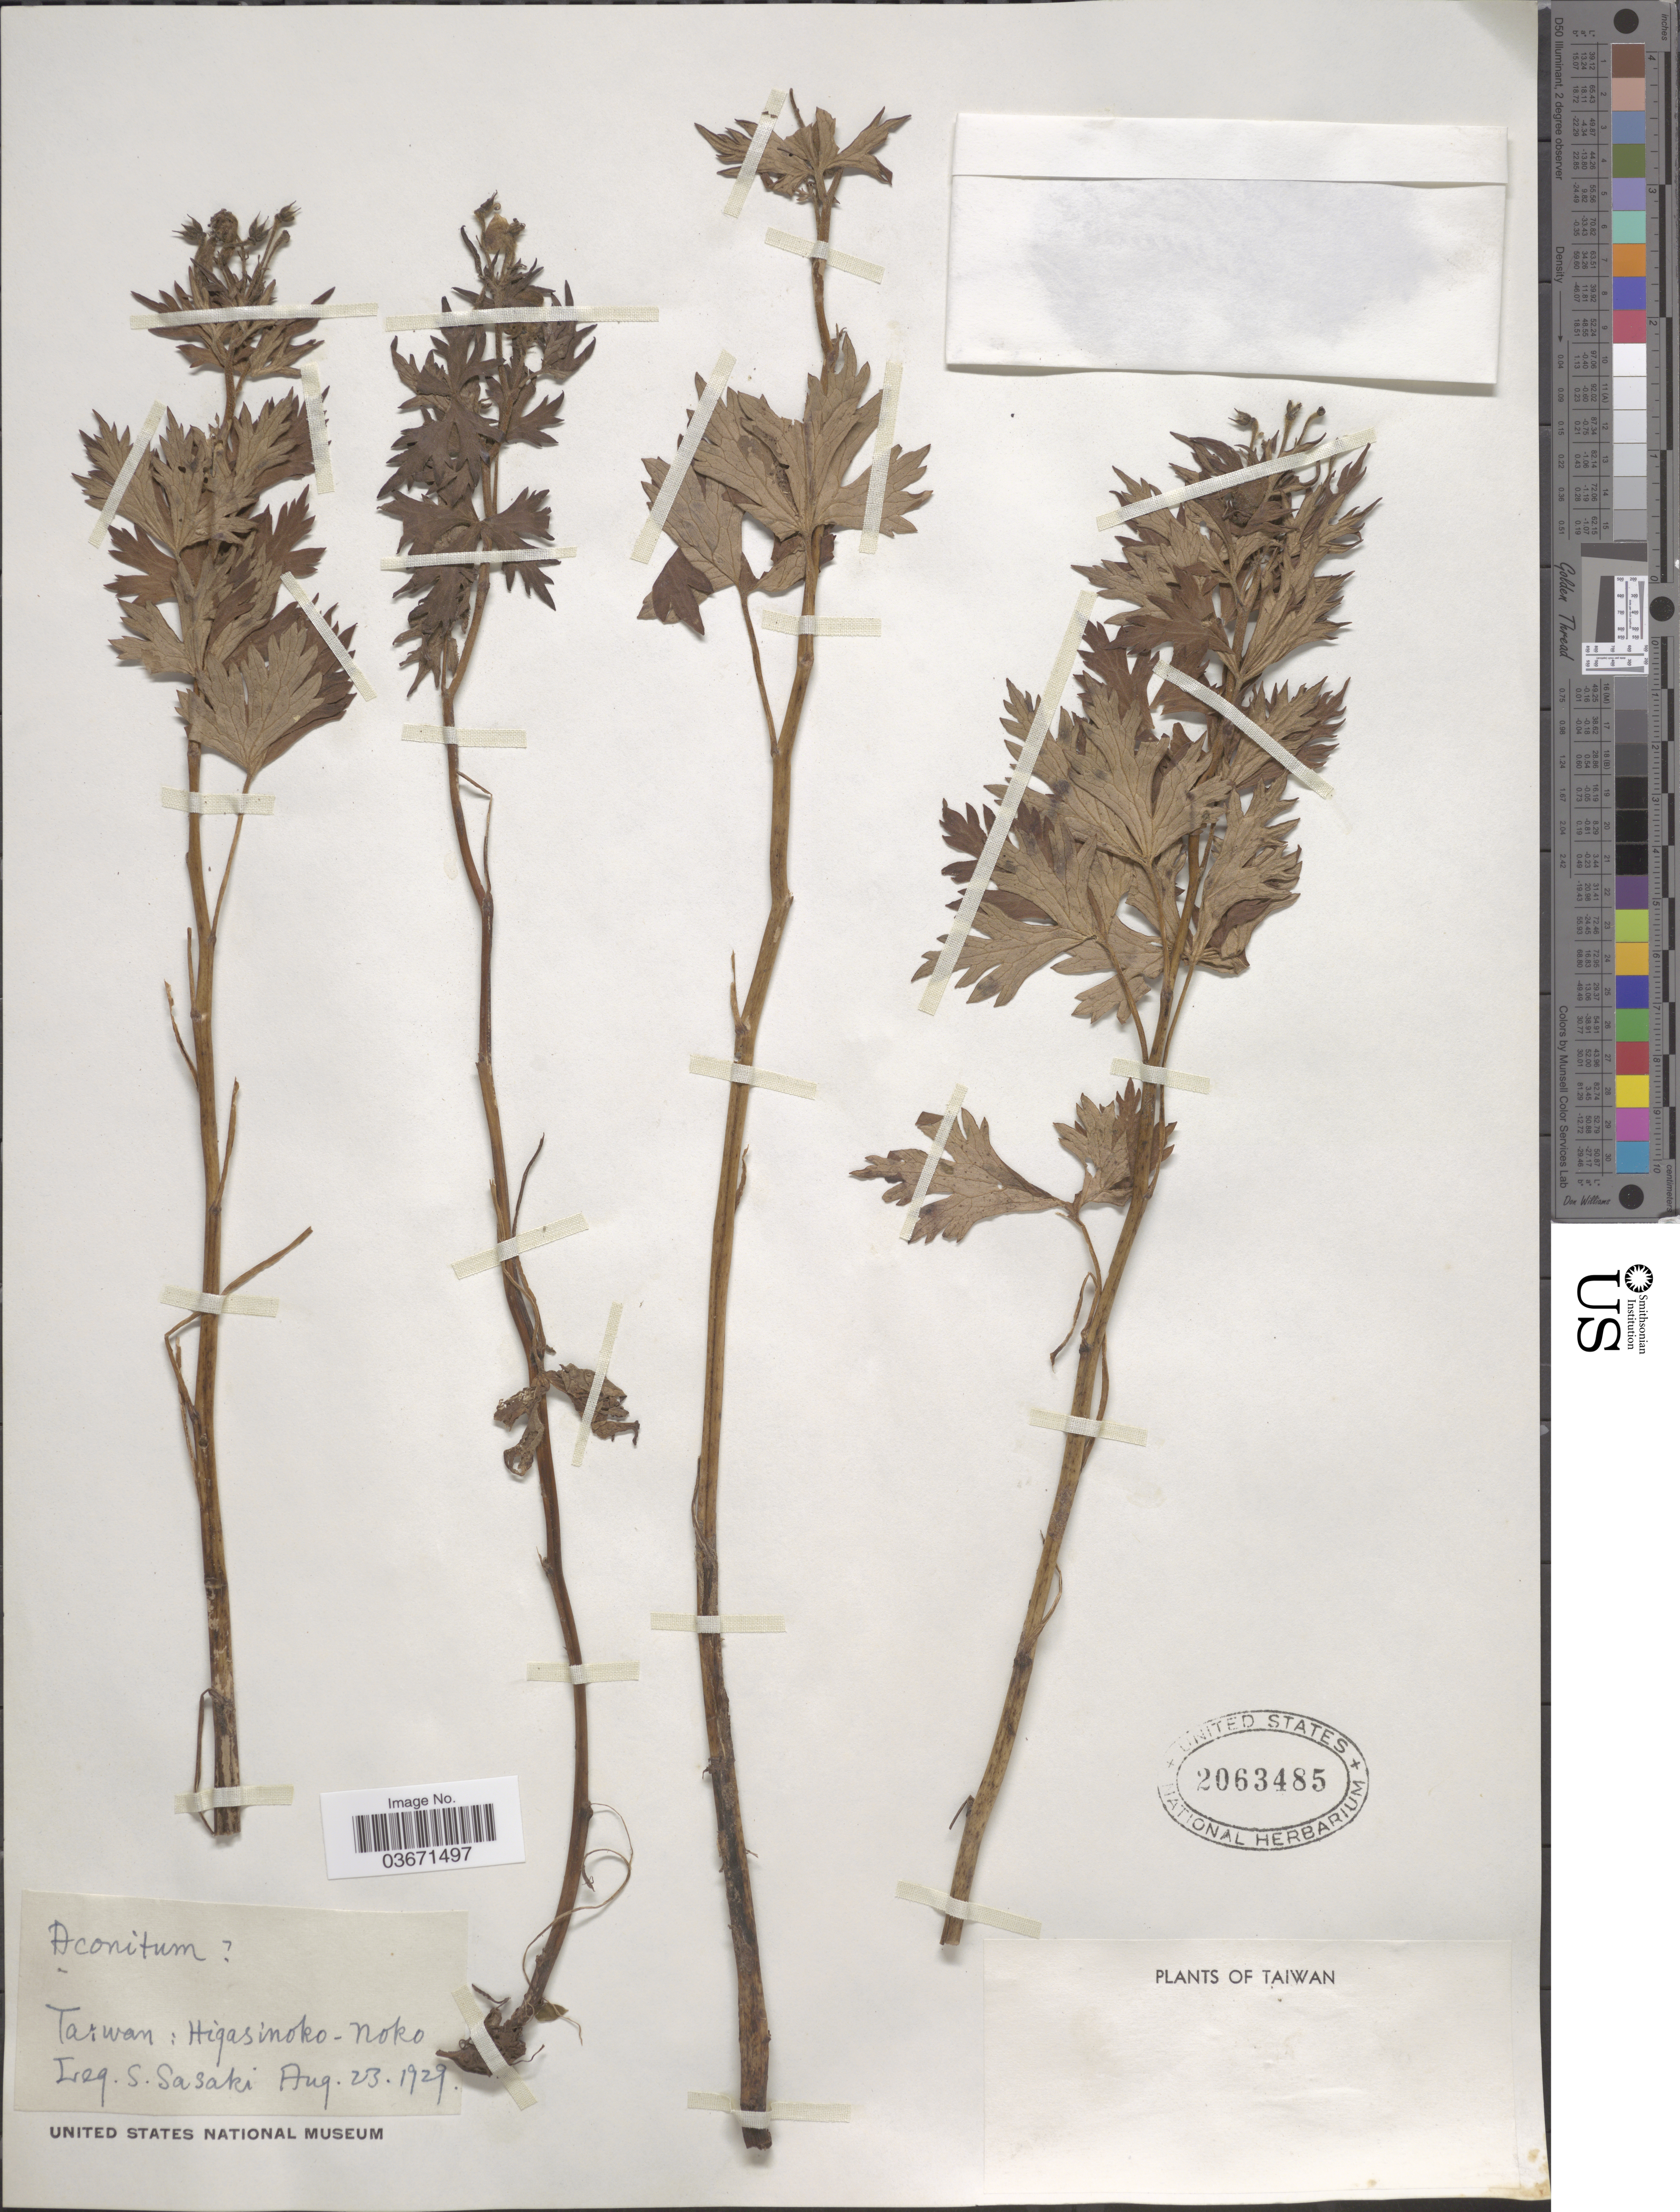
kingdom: Plantae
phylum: Tracheophyta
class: Magnoliopsida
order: Ranunculales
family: Ranunculaceae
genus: Aconitum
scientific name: Aconitum sp.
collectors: S. Sasaki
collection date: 1929-08-23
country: Taiwan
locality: Higasinoko-noko.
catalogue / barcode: US 2063485